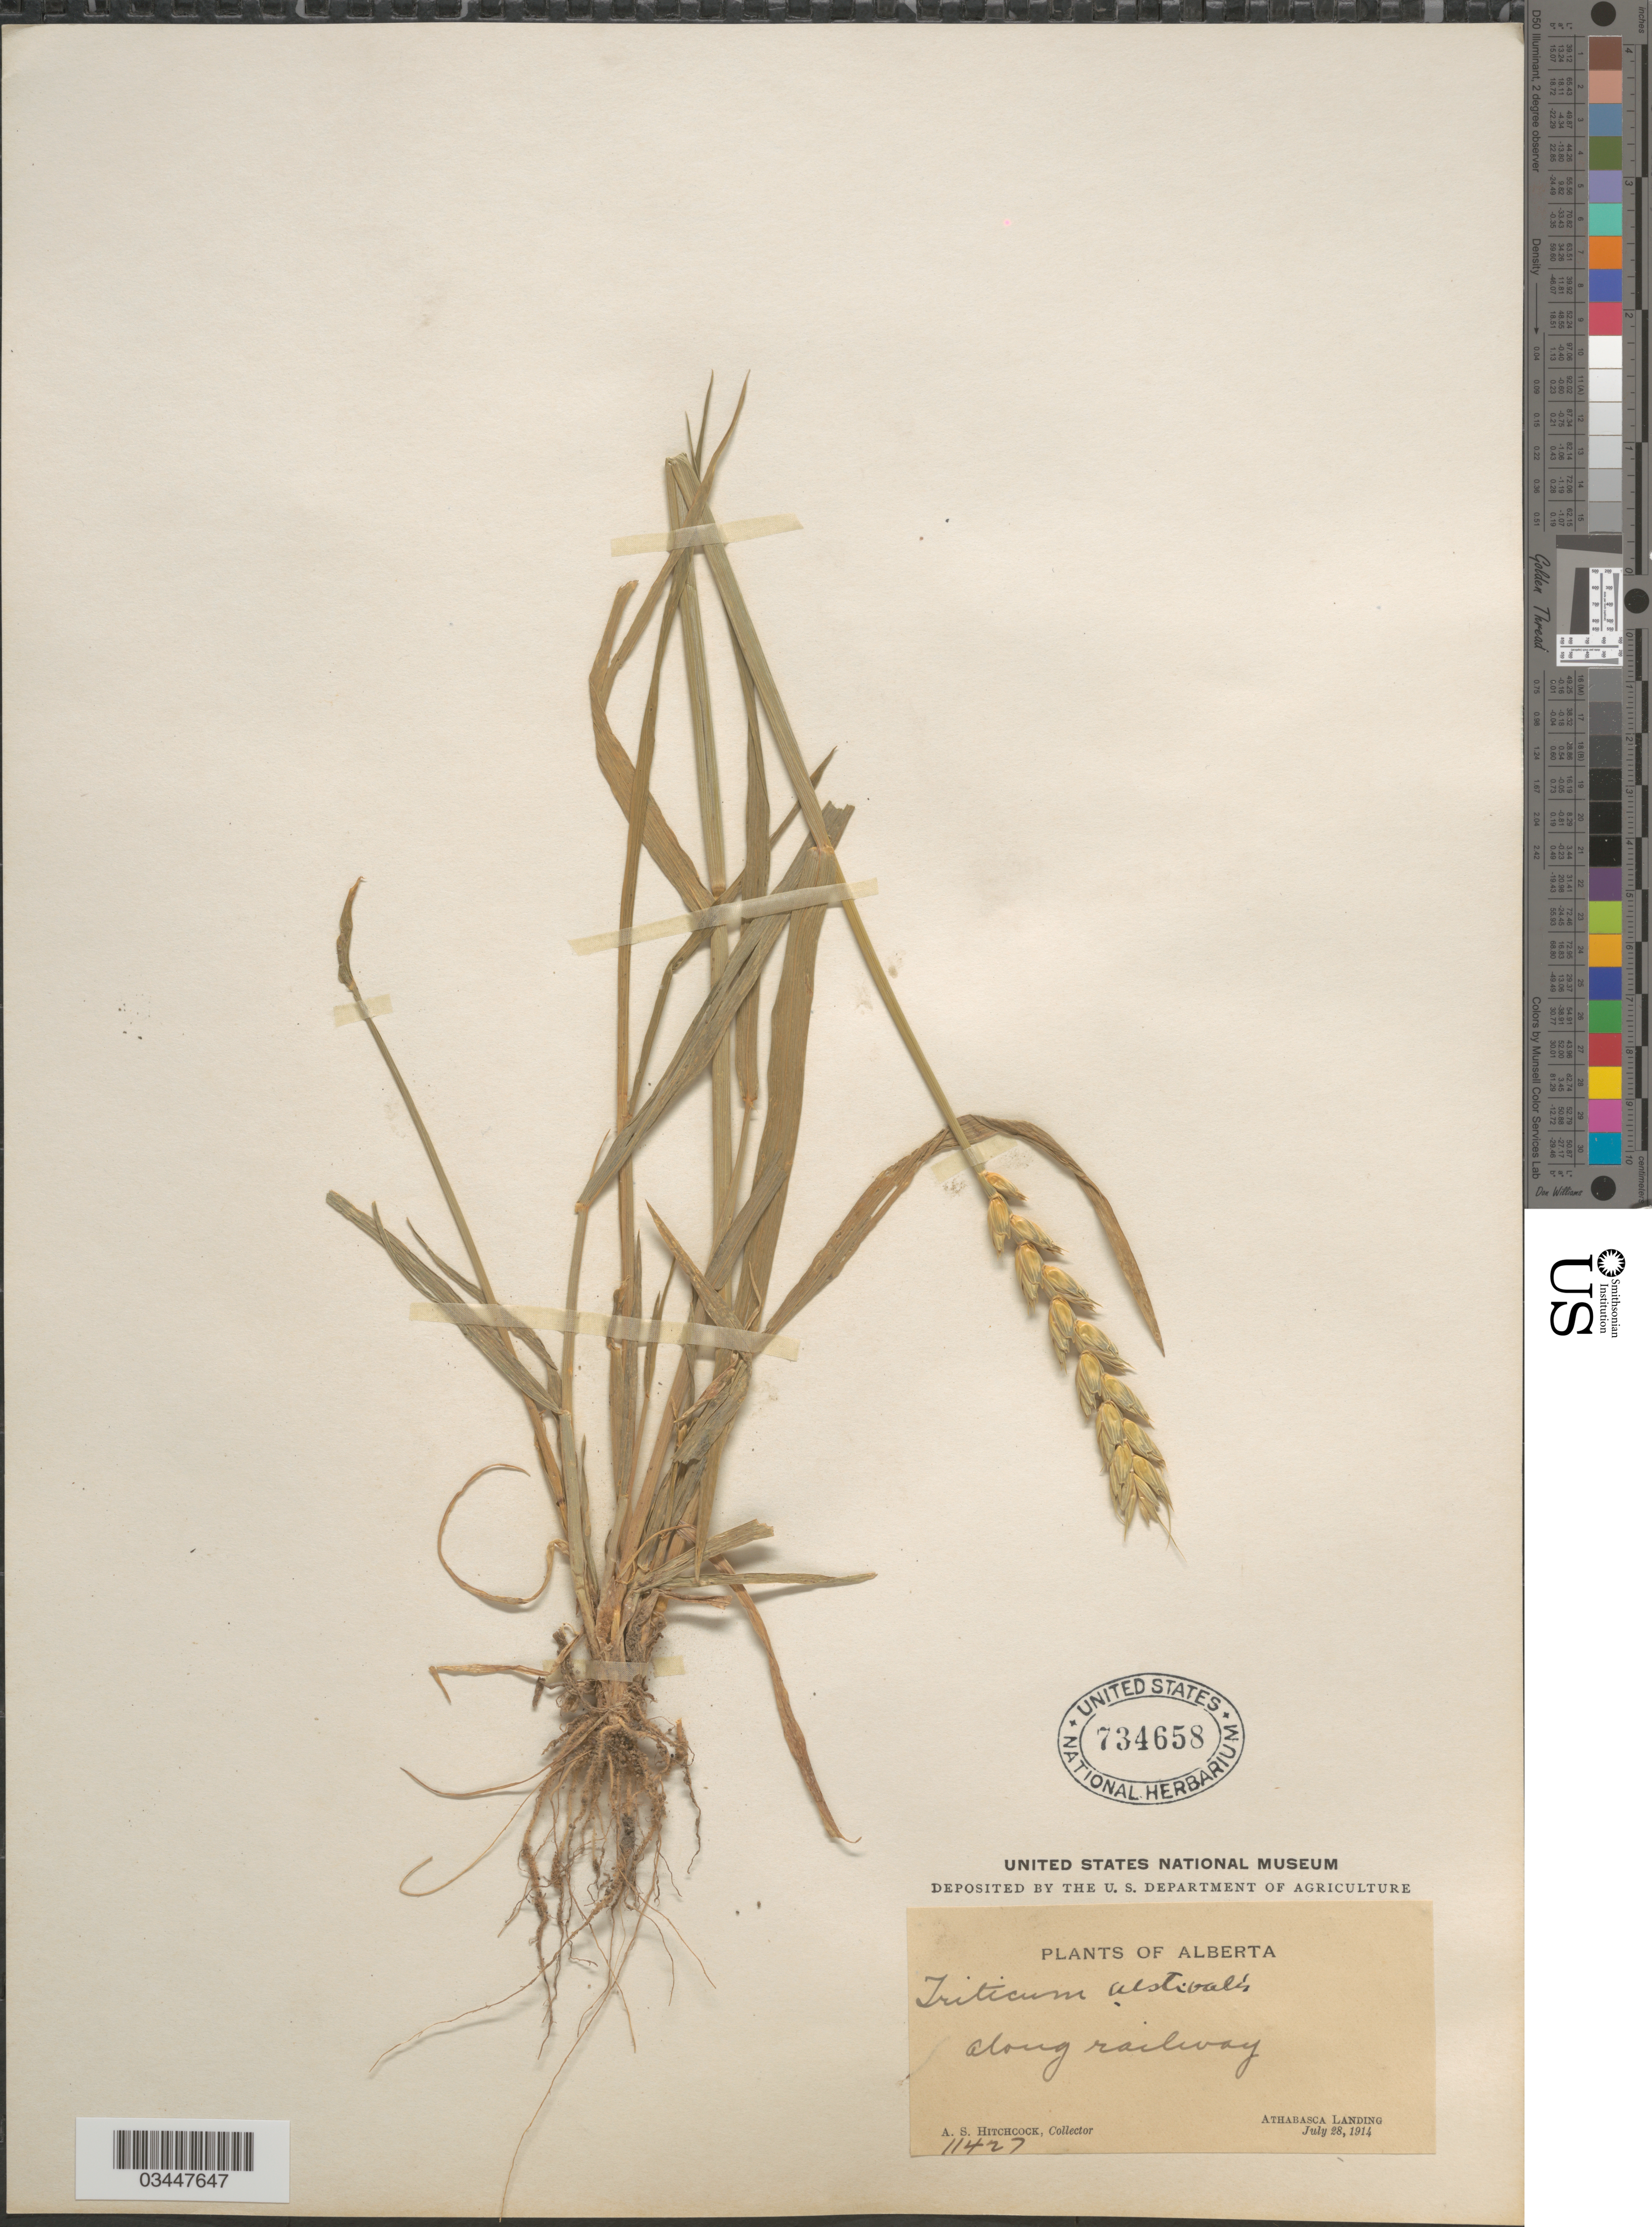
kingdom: Plantae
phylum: Tracheophyta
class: Liliopsida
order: Poales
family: Poaceae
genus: Triticum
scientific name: Triticum aestivum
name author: L.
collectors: A. S. Hitchcock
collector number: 11427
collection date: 1914-07-28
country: Canada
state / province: Alberta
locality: Along railway. Athabasca Landing.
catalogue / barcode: US 734658